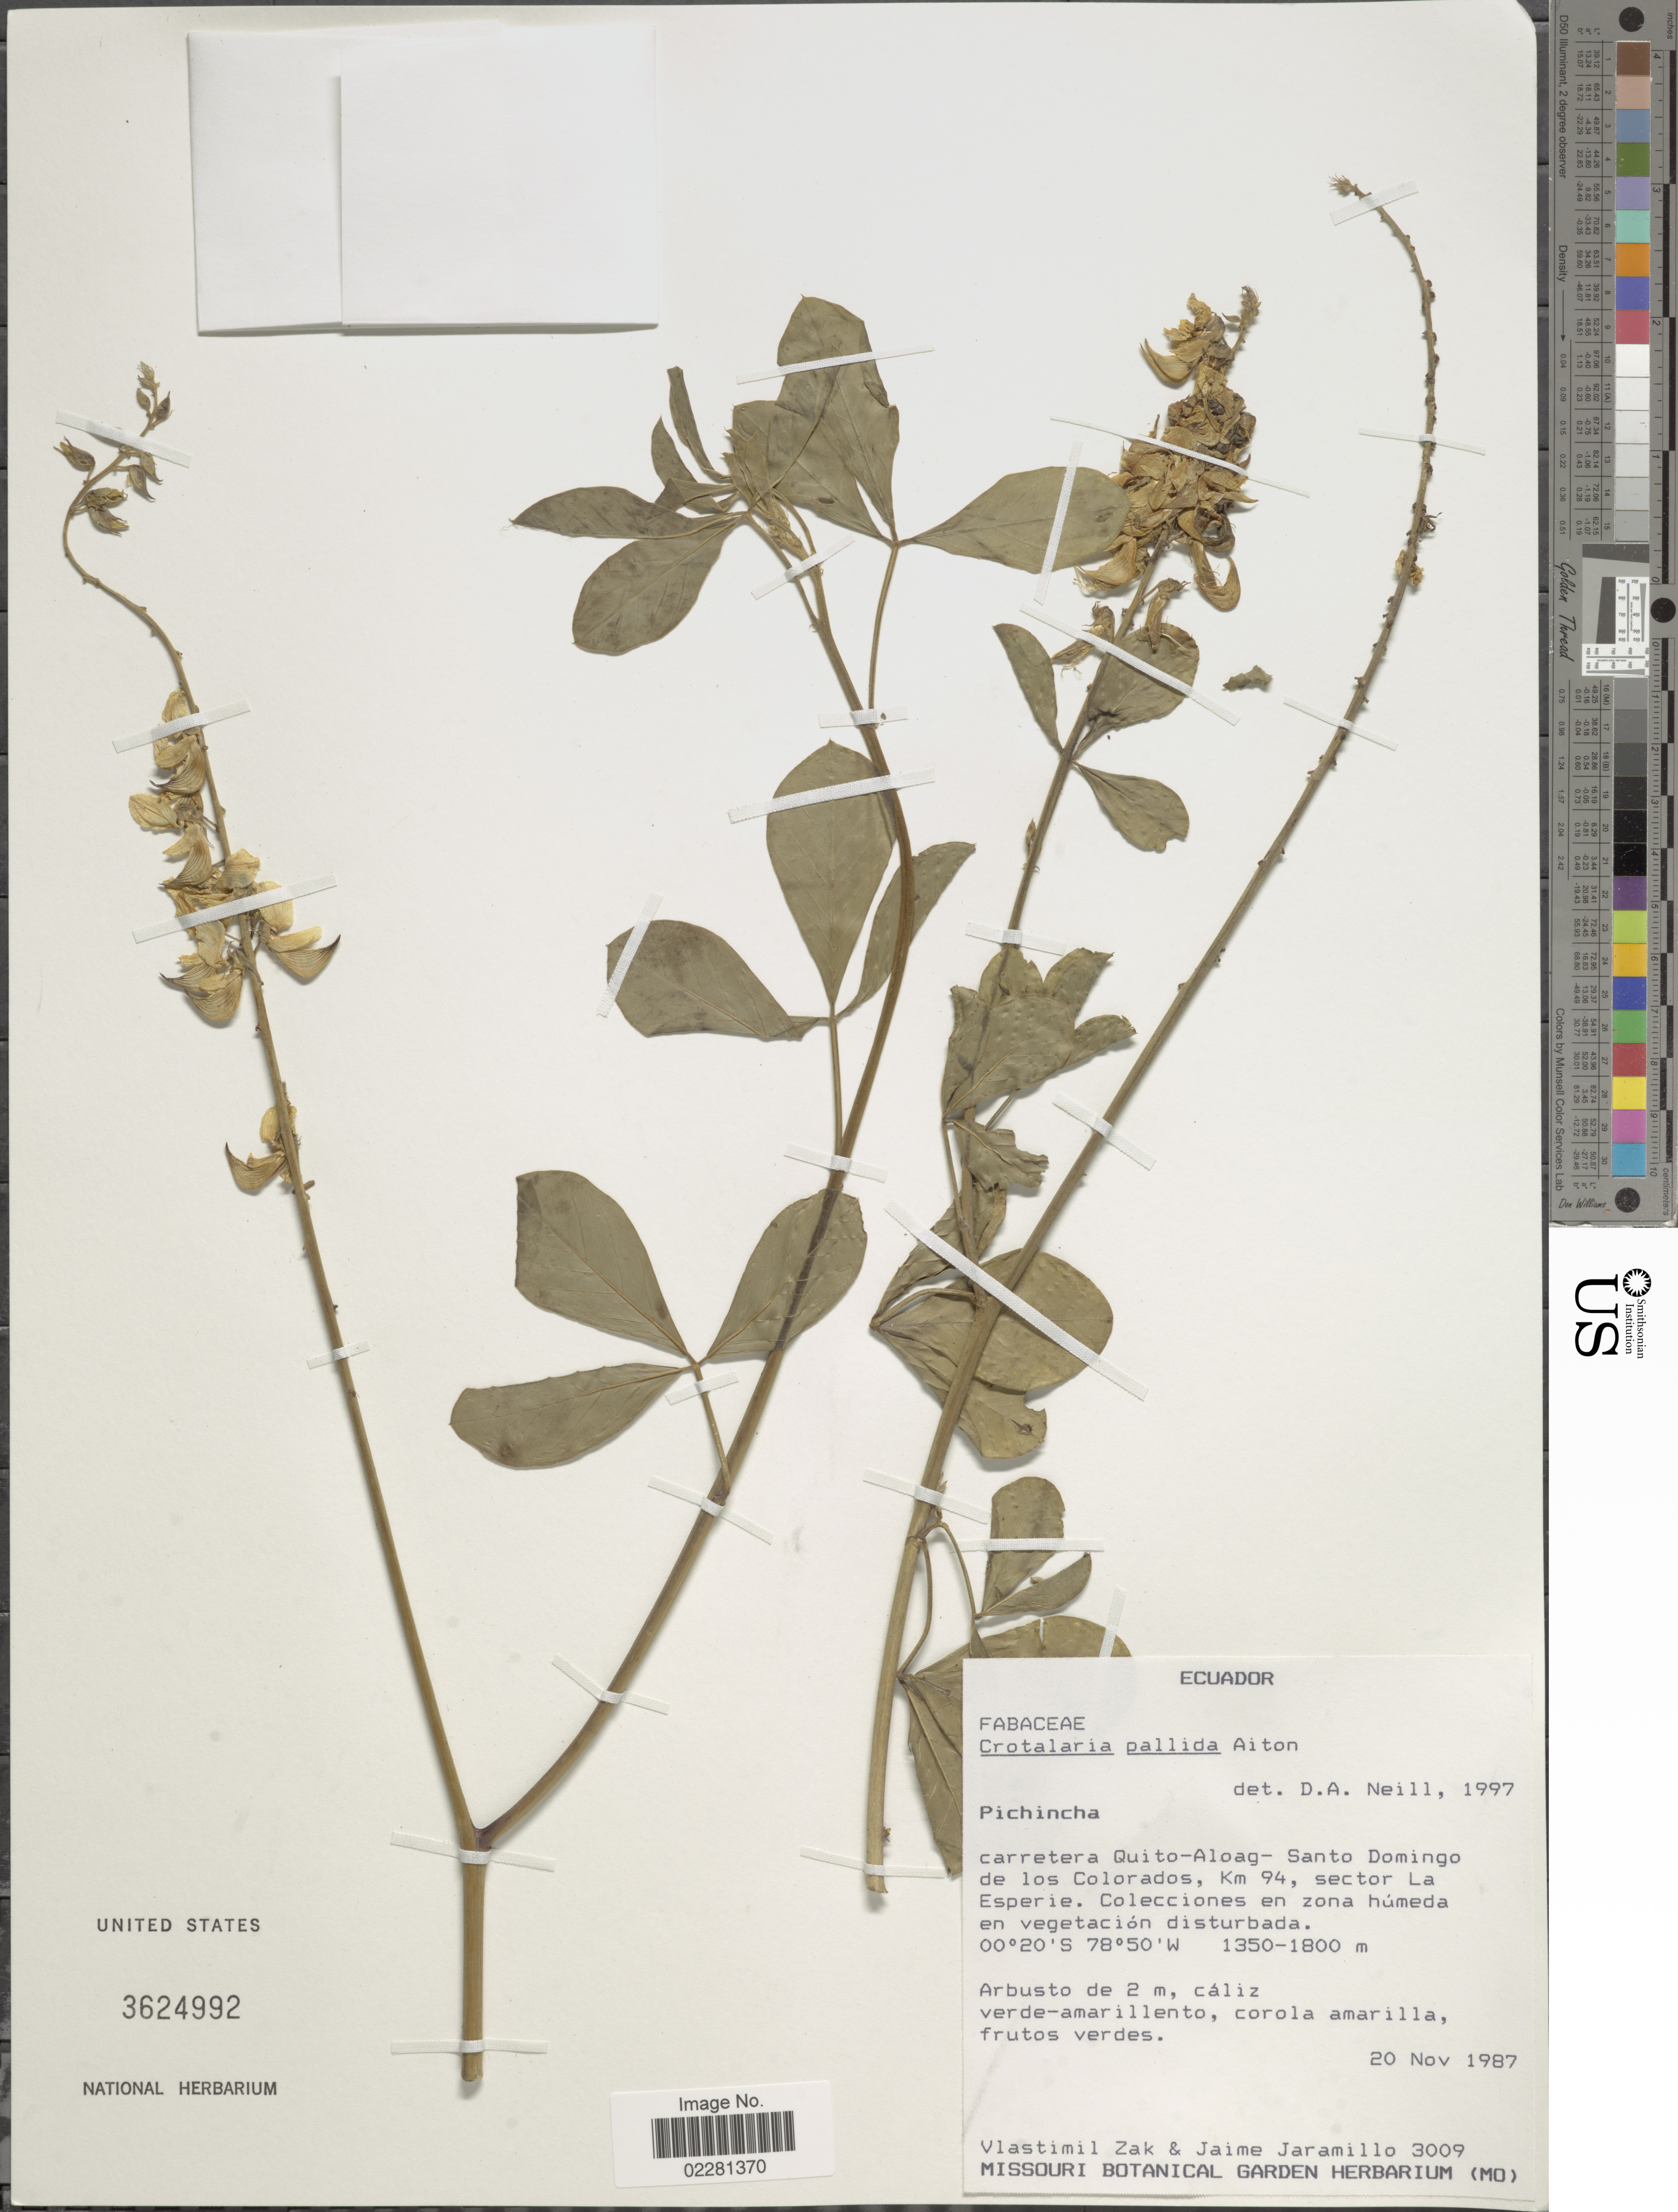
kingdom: Plantae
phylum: Tracheophyta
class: Magnoliopsida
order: Fabales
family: Fabaceae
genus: Crotalaria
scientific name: Crotalaria pallida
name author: Aiton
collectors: V. Zak & J. Jaramillo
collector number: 3009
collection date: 1987-11-20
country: Ecuador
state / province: Pichincha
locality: Carretera Quito-Aloag-Santo Domingo de los Colorados, km 94, sector La Esperie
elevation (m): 1350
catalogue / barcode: US 3624992